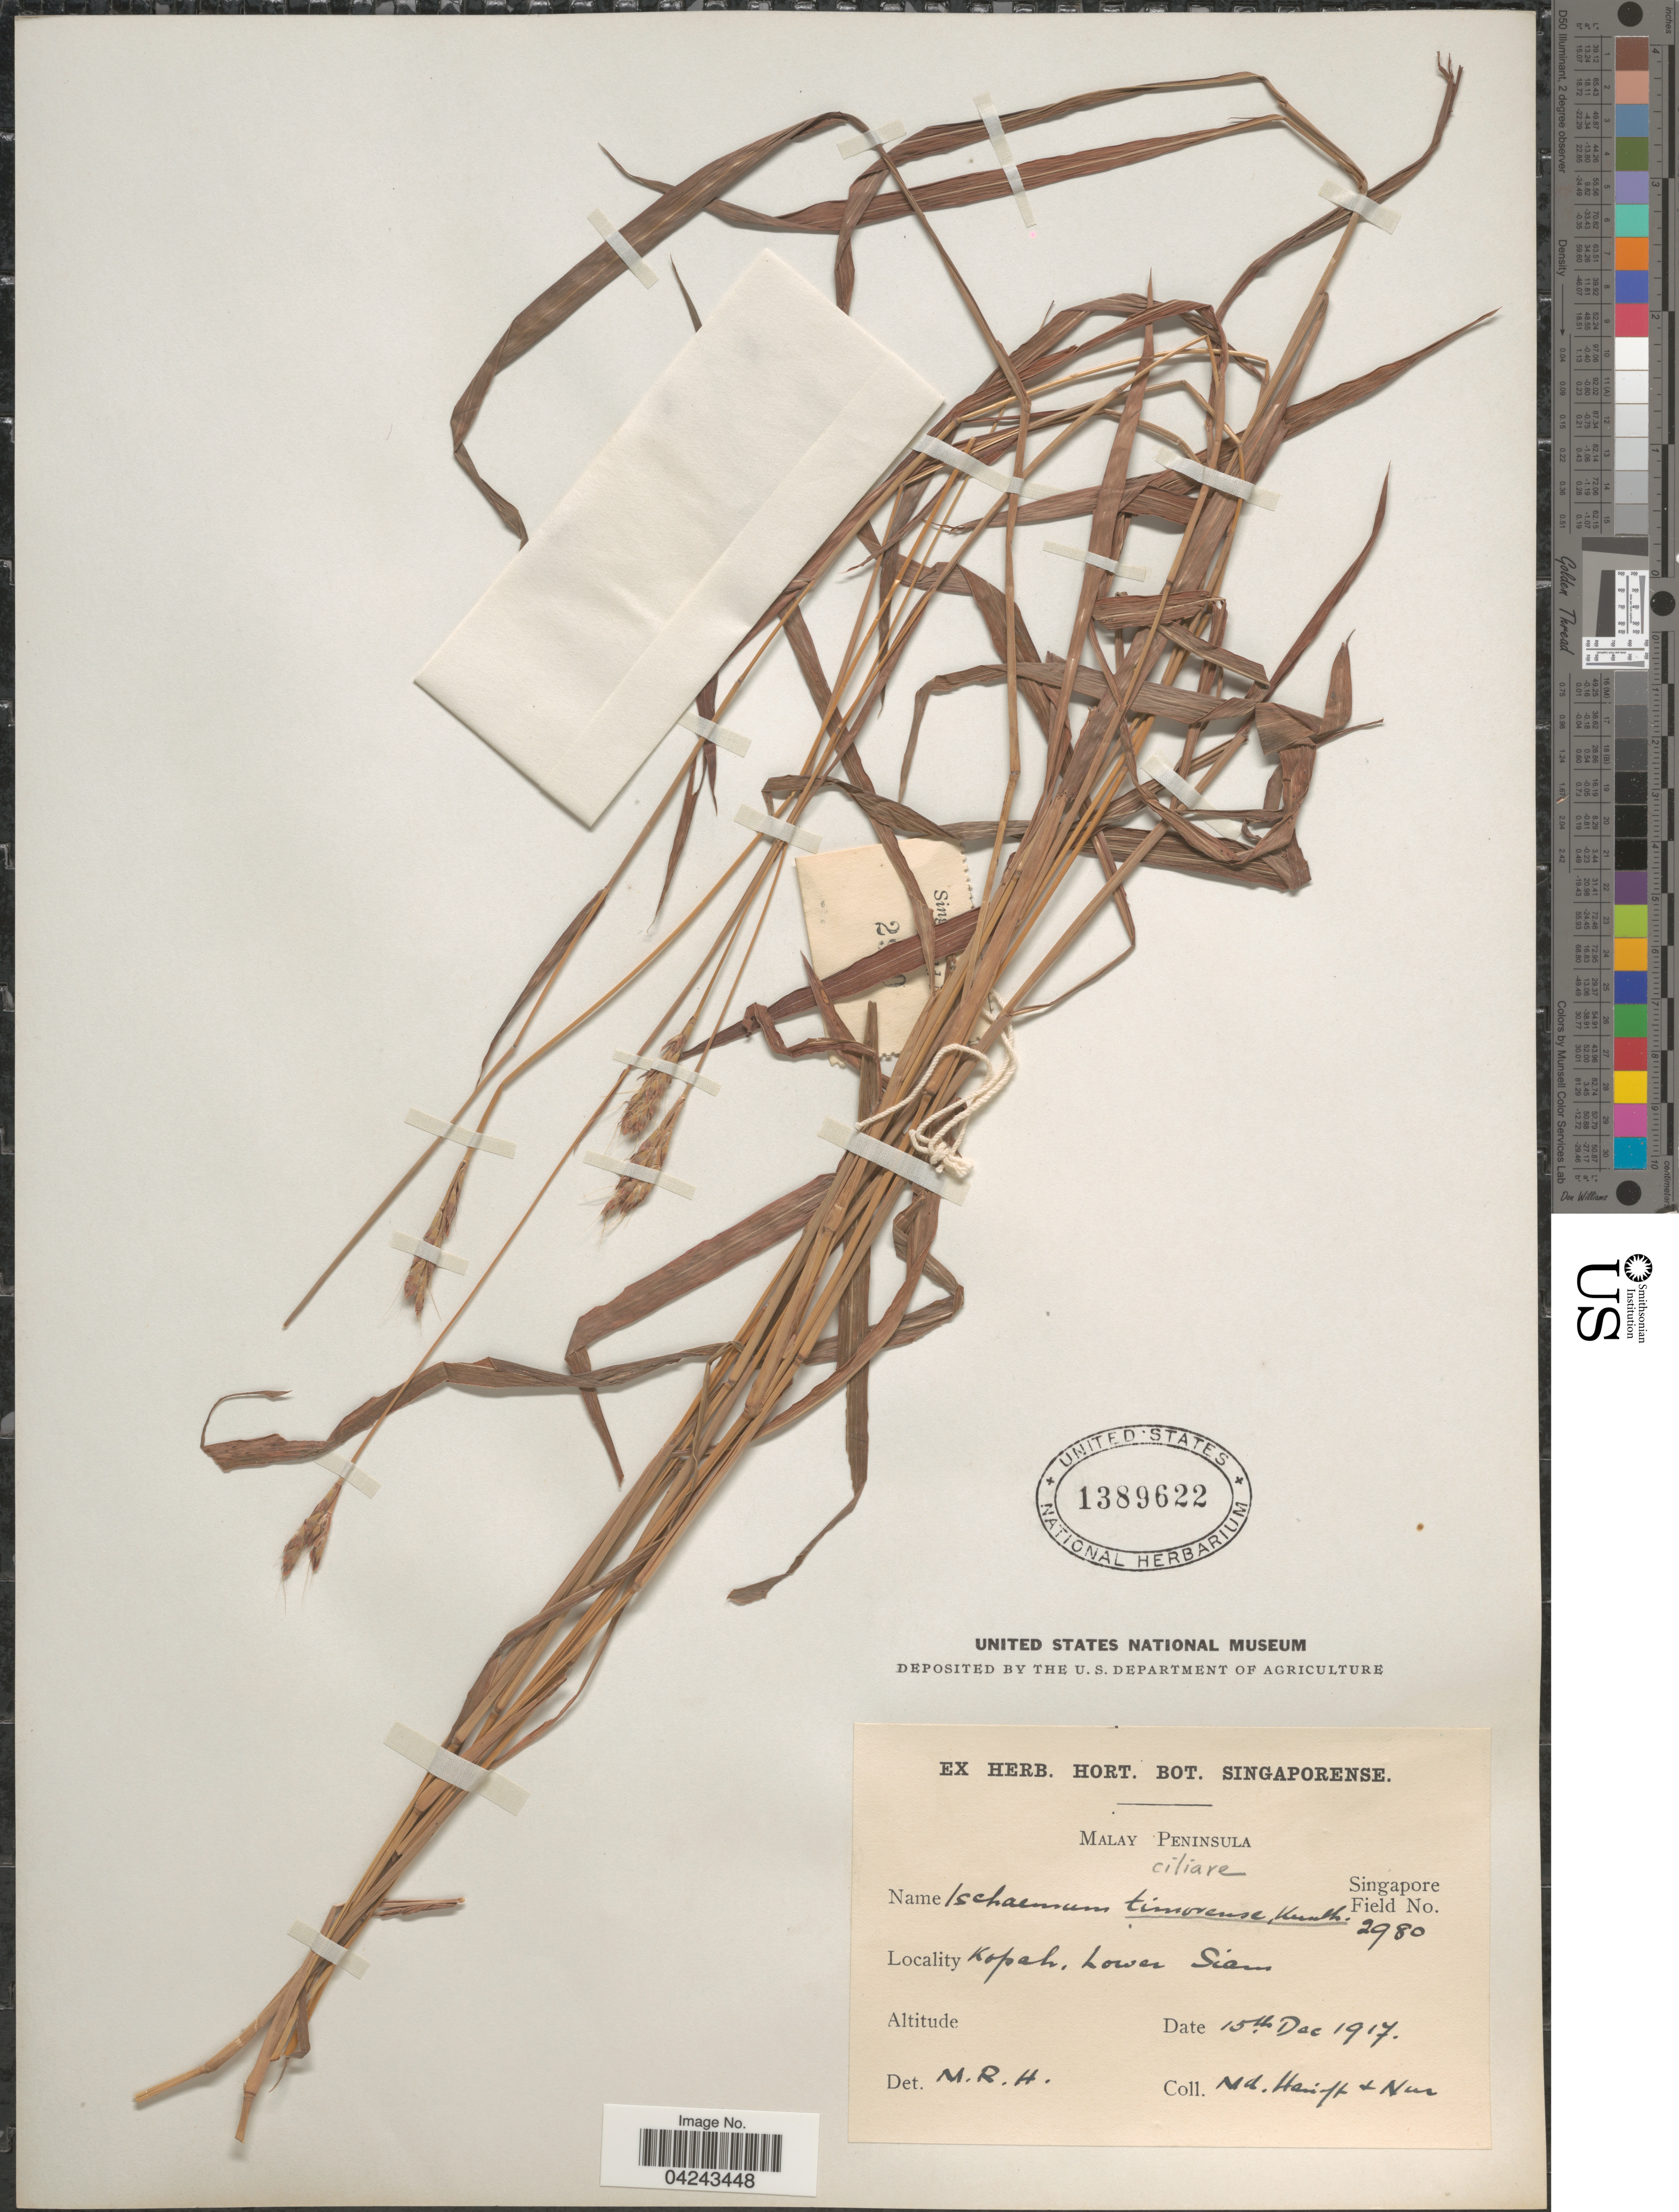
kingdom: Plantae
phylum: Tracheophyta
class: Liliopsida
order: Poales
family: Poaceae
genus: Ischaemum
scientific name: Ischaemum ciliare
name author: Retz.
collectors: M. Haniff & M. Nur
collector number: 2980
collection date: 1917-12-15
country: Thailand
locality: Malay Peninsula. Kopah, Lower Siam.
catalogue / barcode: US 1389622